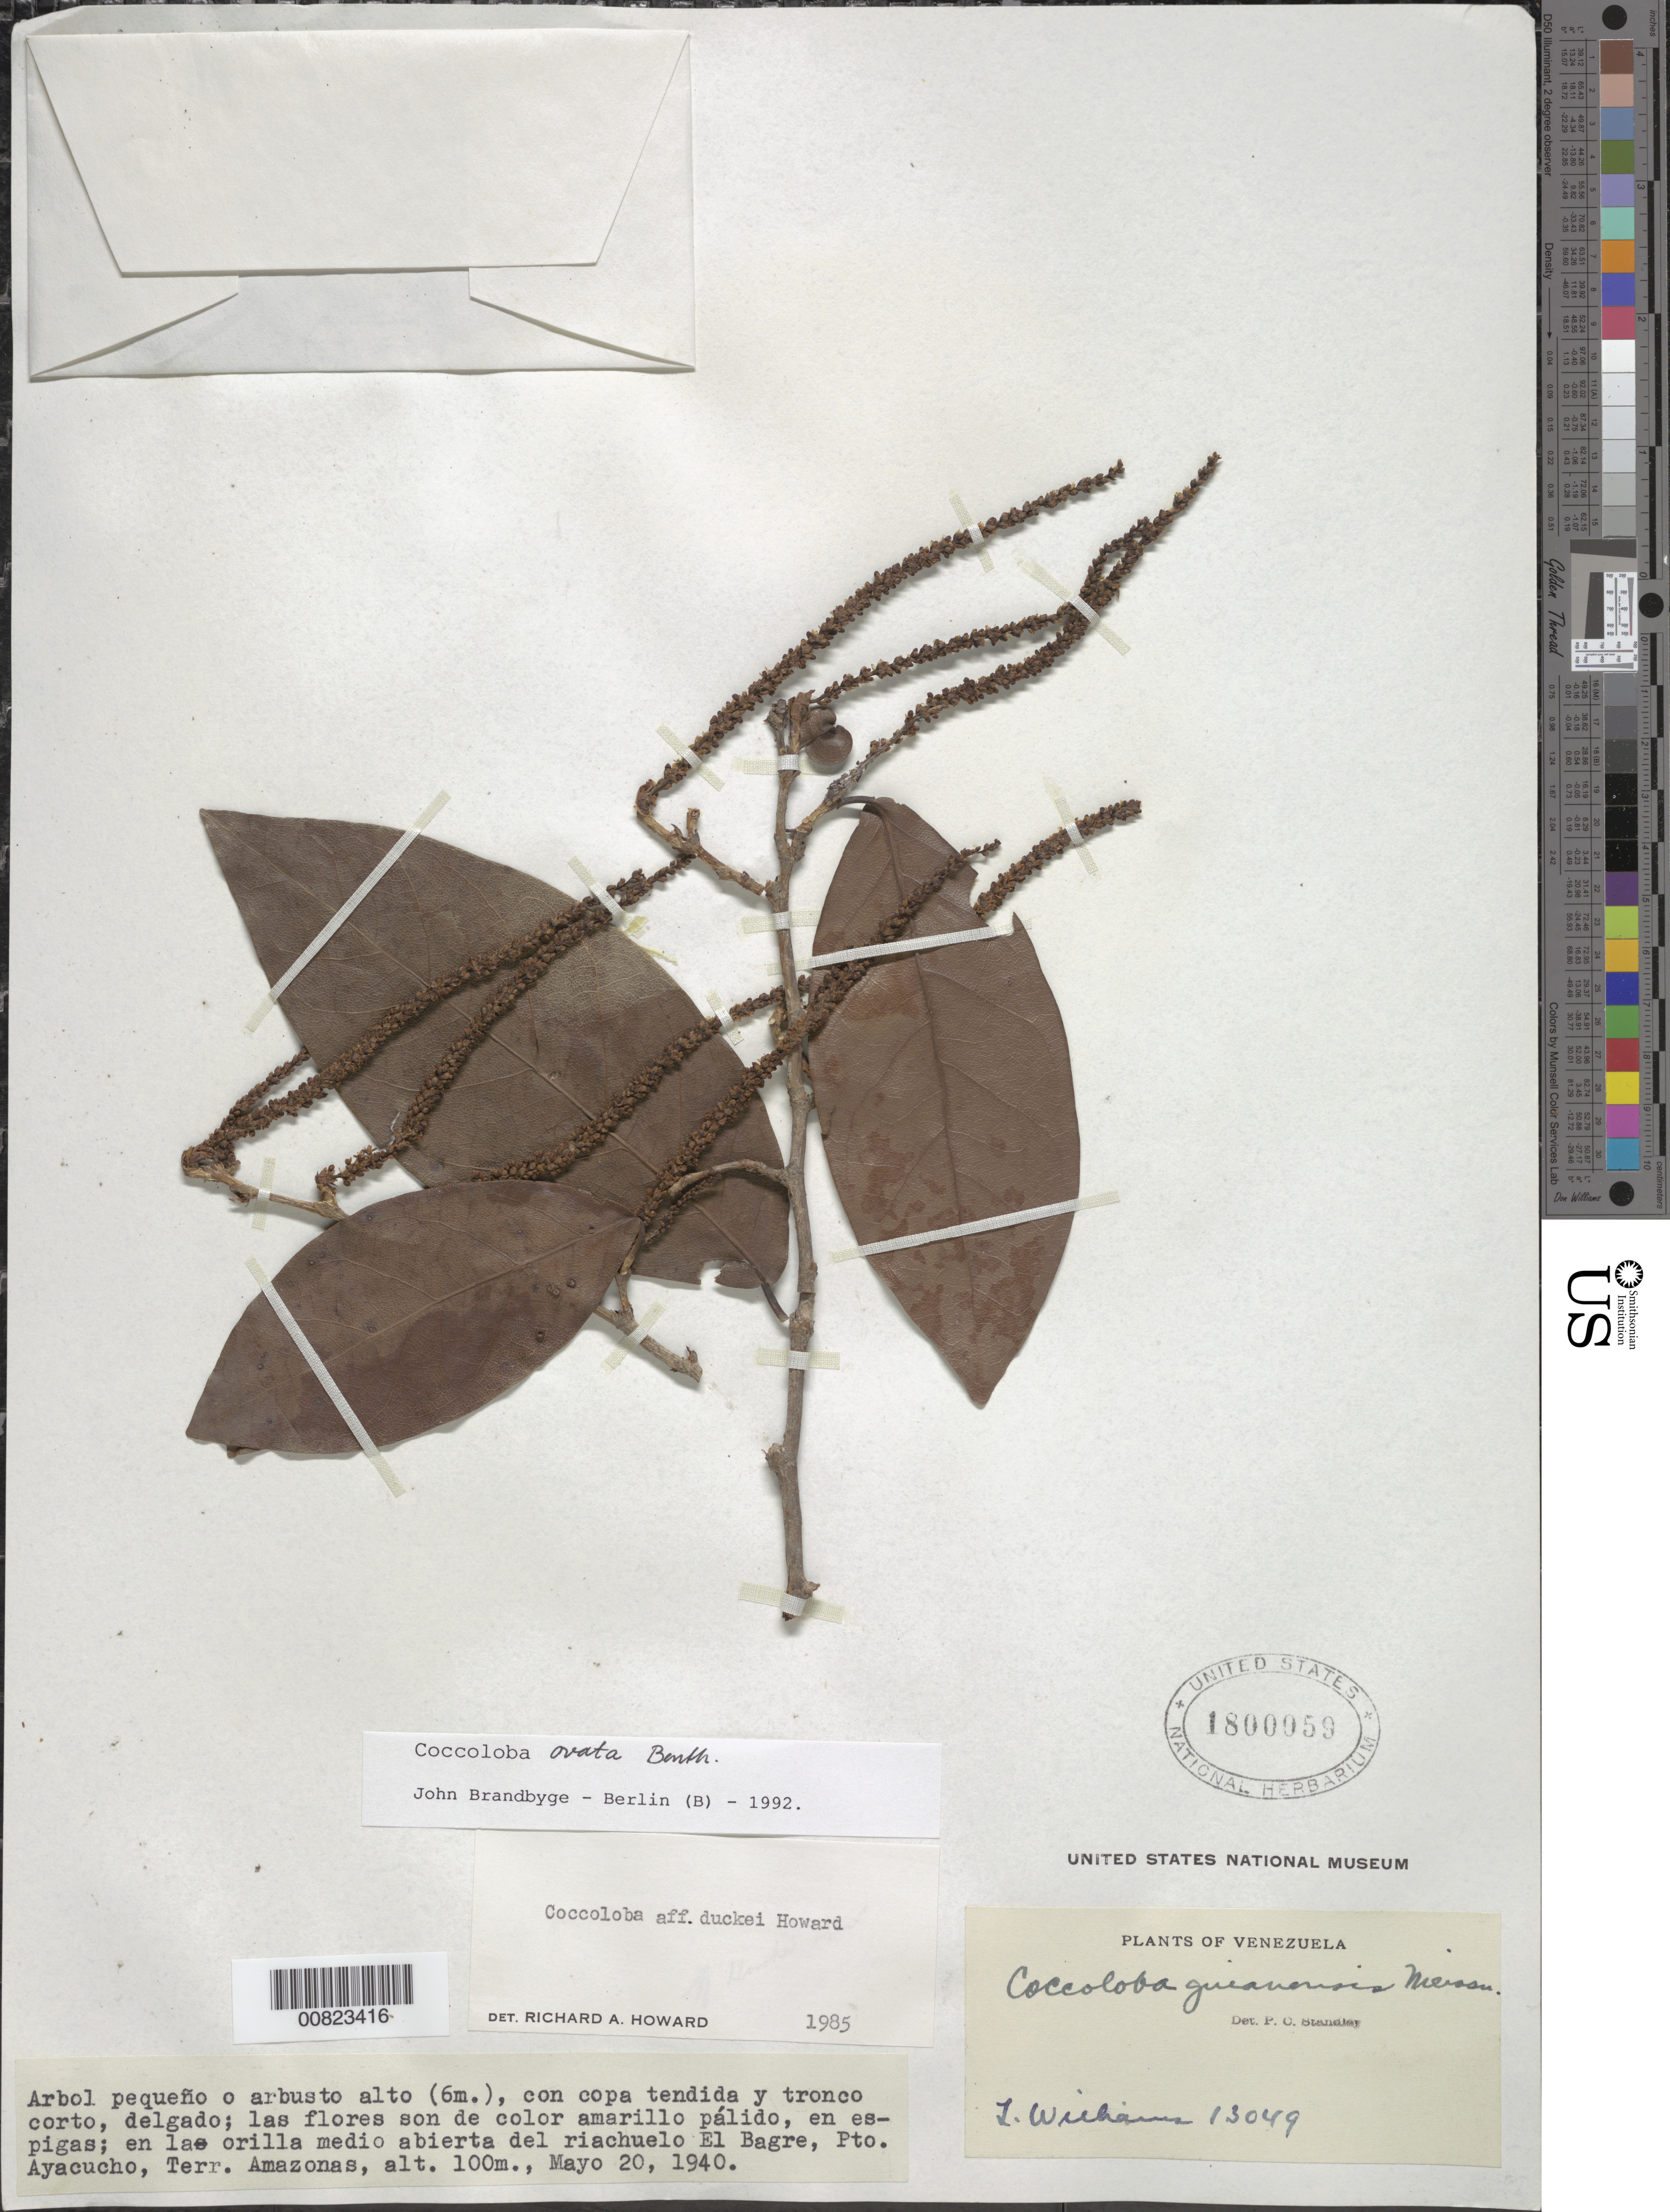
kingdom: Plantae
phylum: Tracheophyta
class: Magnoliopsida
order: Caryophyllales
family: Polygonaceae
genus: Coccoloba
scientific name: Coccoloba ovata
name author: Benth.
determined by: Brandbyge, J.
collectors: Ll. Williams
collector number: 13049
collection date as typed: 20-May-40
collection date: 1940-05-20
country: Venezuela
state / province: Amazonas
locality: Puerto Ayacucho, El Bagre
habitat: Orilla medio abierta del riachuelo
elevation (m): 100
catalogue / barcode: US 1800059